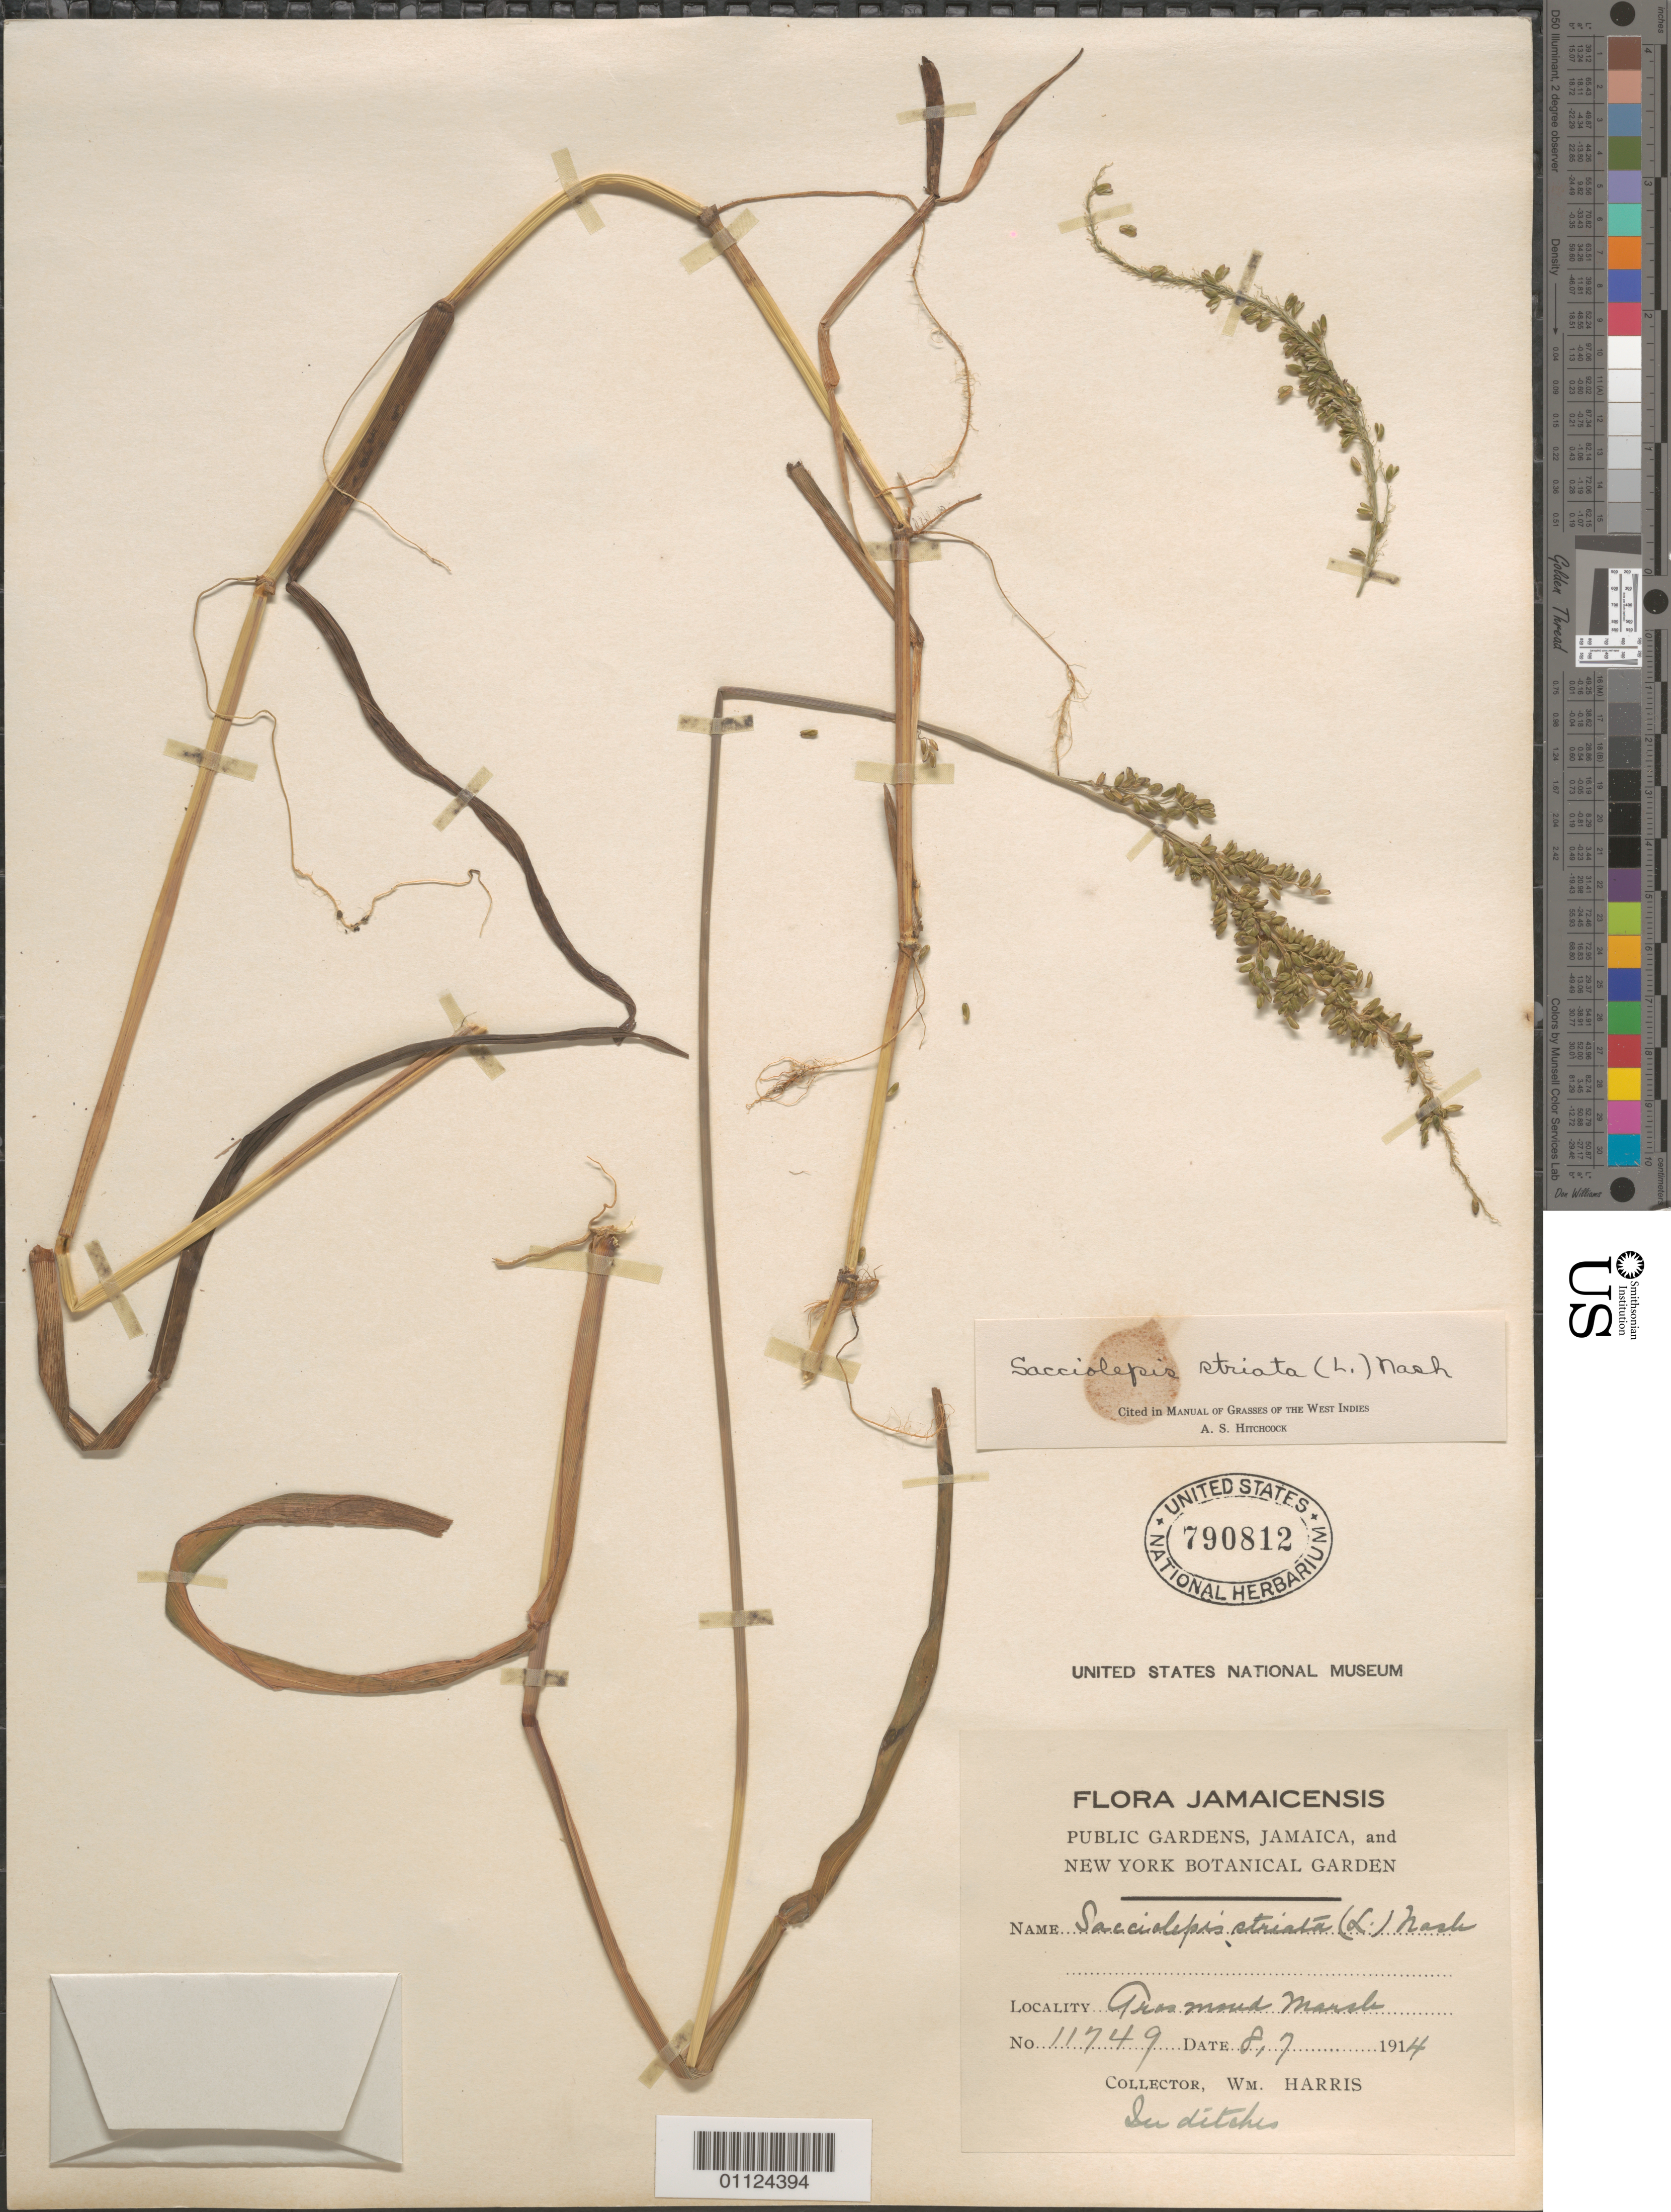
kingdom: Plantae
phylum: Tracheophyta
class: Liliopsida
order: Poales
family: Poaceae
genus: Sacciolepis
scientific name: Sacciolepis striata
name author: (L.) Nash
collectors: W. H. Harris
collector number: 11749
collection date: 1914-07-08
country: Jamaica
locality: Grosmond Marsh.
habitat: In ditches.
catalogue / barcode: US 790812